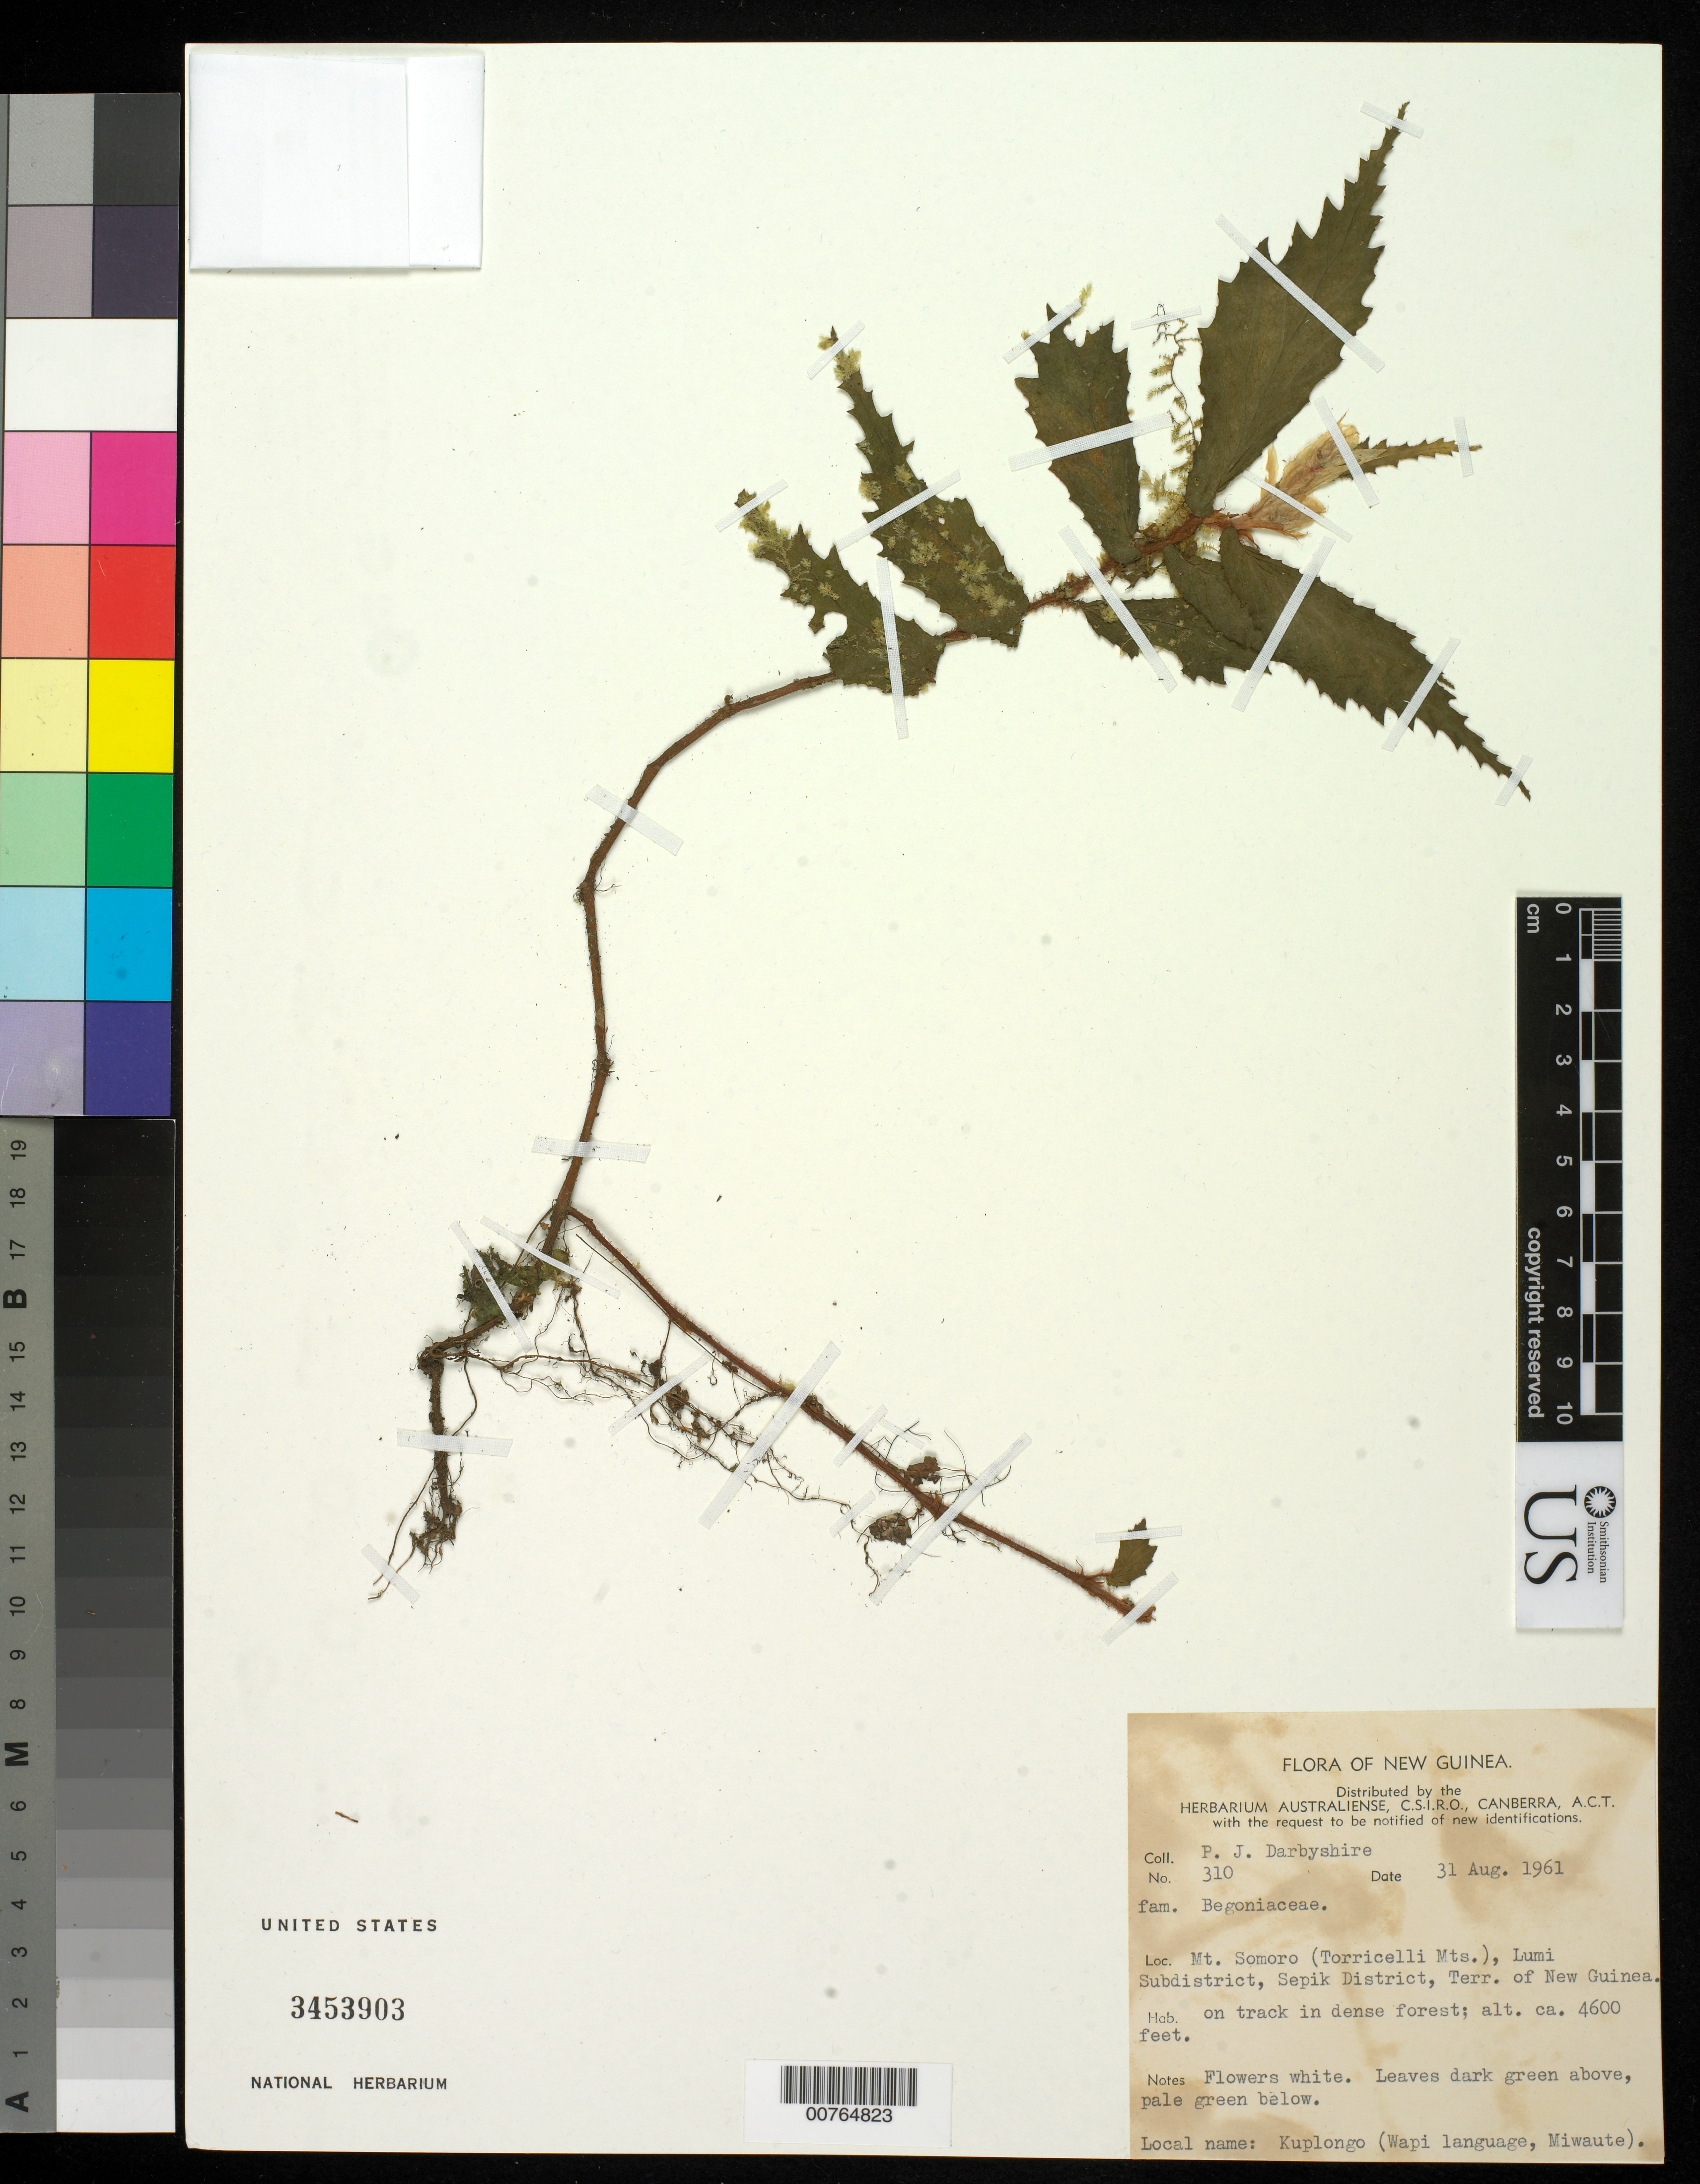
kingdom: Plantae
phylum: Tracheophyta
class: Magnoliopsida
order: Cucurbitales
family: Begoniaceae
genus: Begonia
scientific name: Begonia symbracteosa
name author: L.L. Forrest & Hollingsw.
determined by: Smith, Stephen F., (US), NMNH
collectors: P. Darbyshire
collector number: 310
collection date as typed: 31 Aug 1961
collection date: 1961-08-31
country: Papua New Guinea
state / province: Southern Highlands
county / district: Sepik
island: New Guinea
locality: Mt. Somoro, Lumi Dist.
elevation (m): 1402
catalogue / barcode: US 3453903